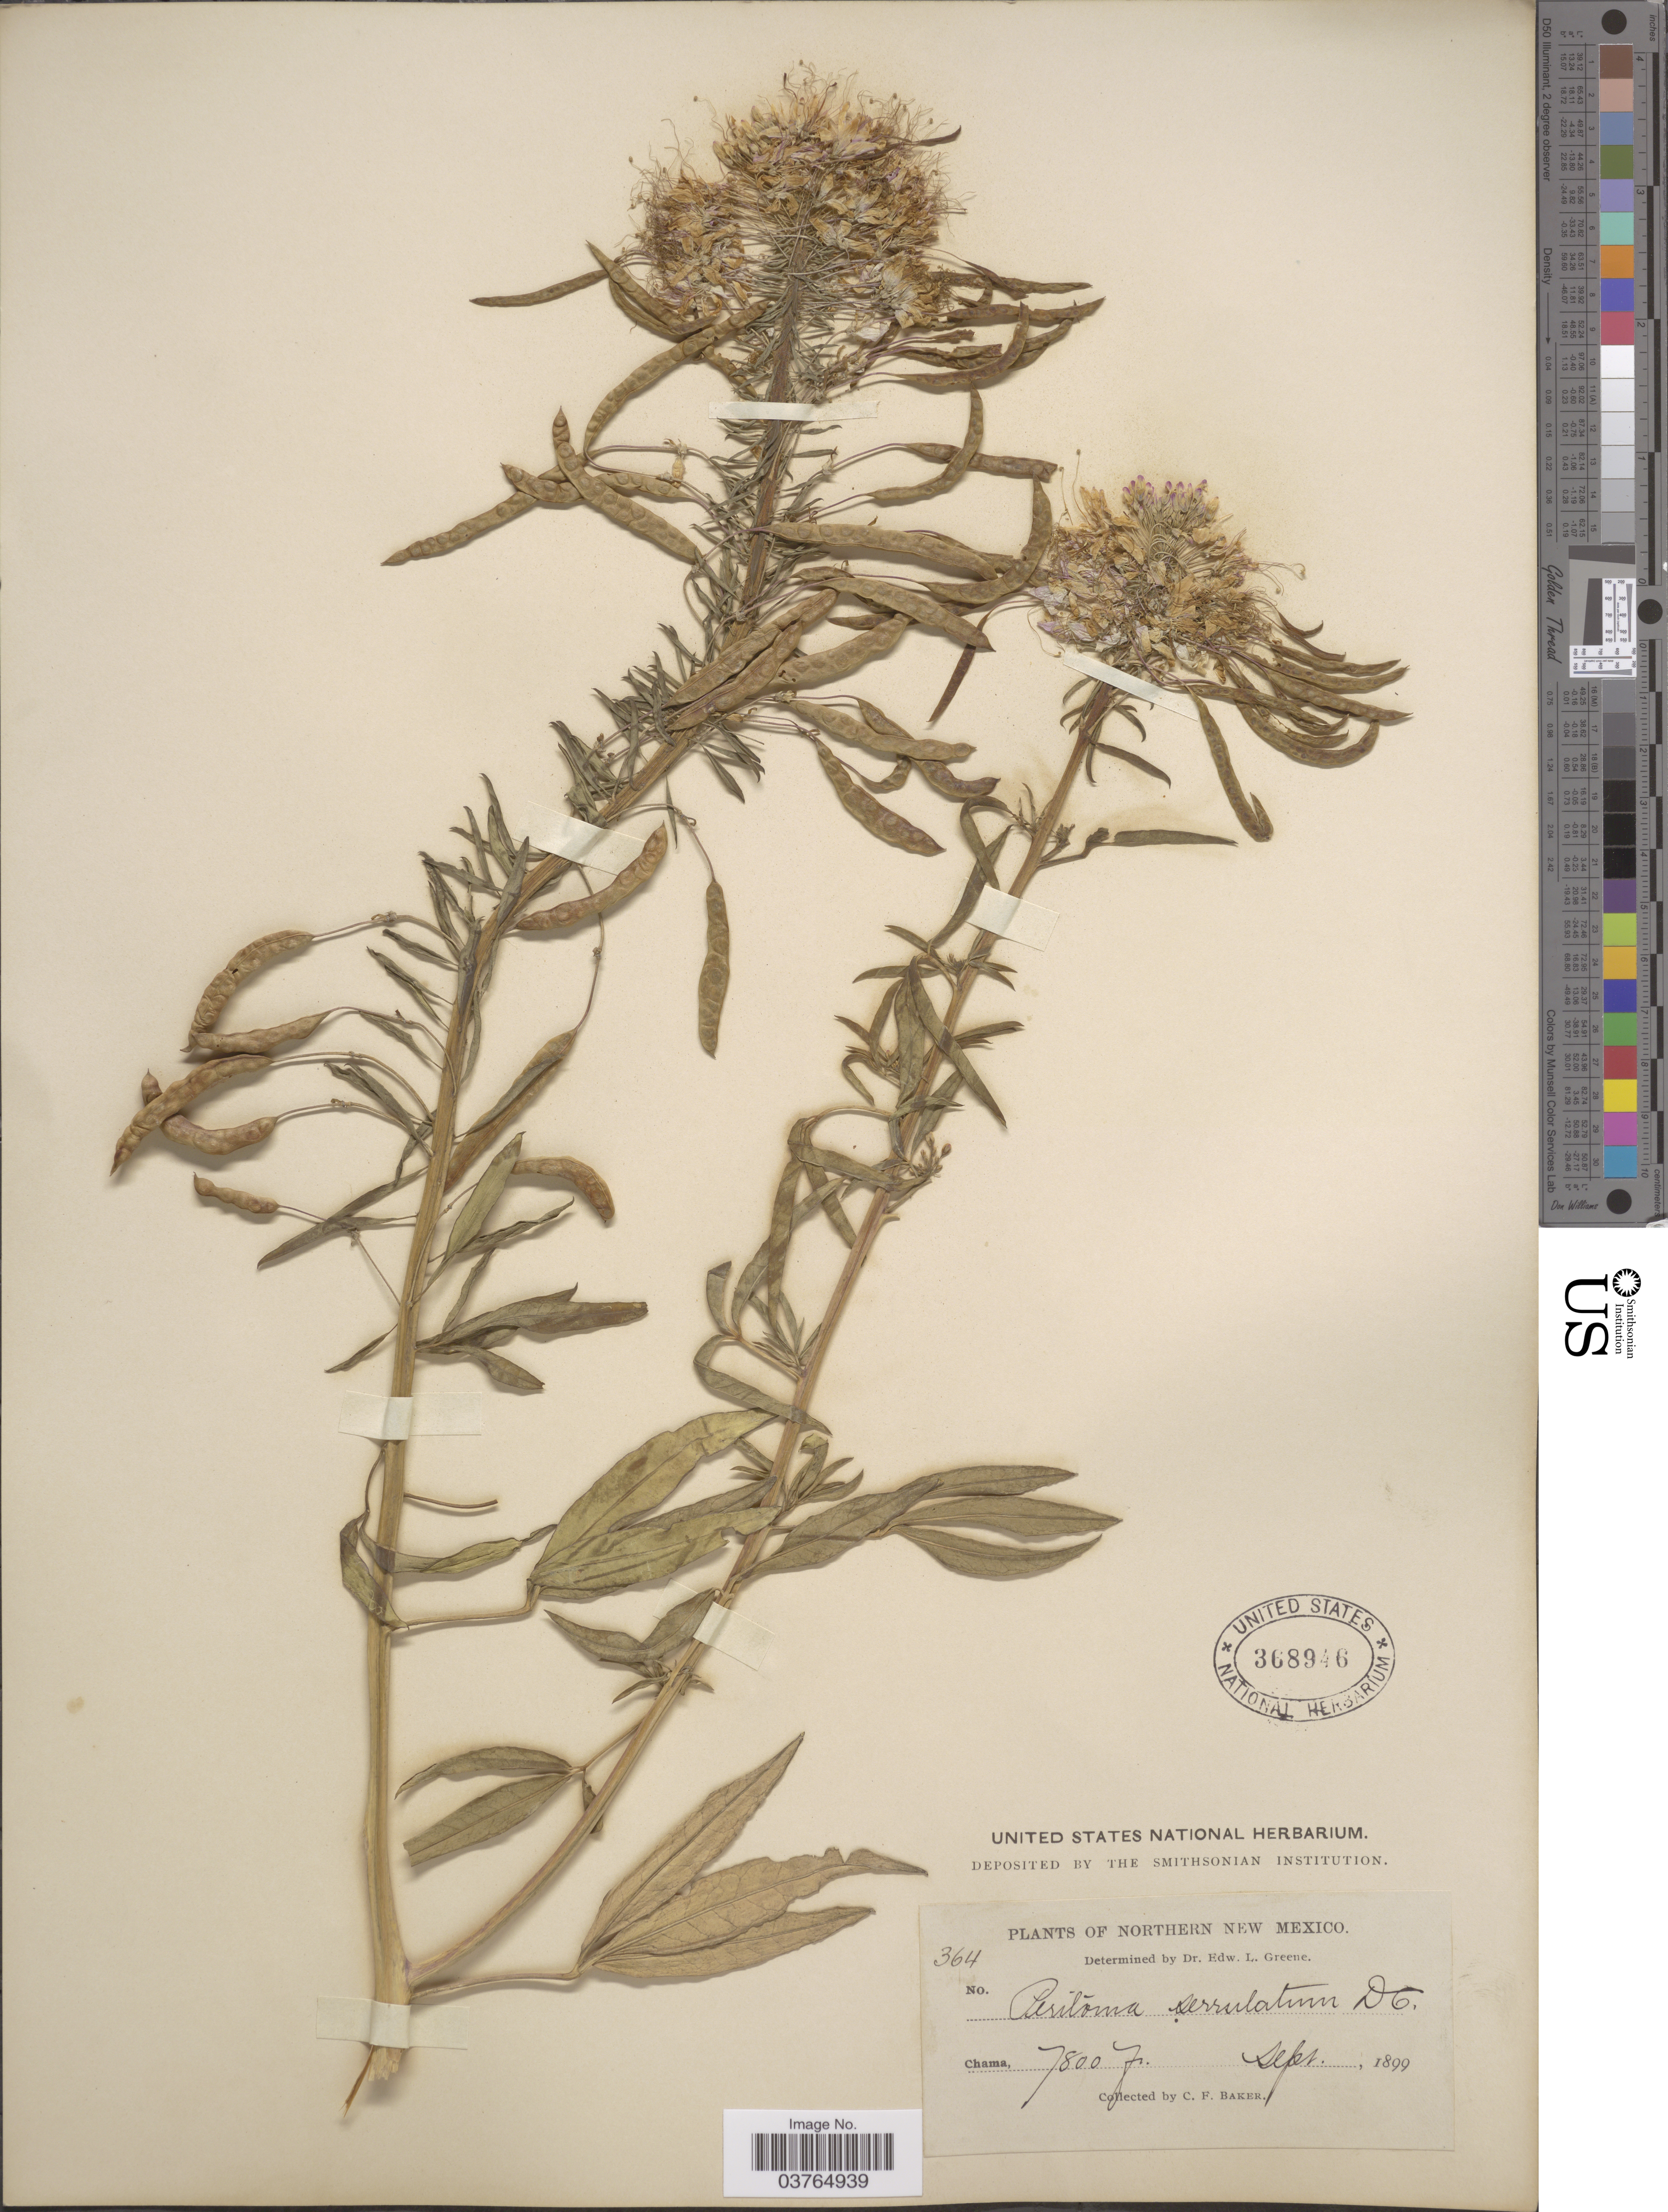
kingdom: Plantae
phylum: Tracheophyta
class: Magnoliopsida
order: Brassicales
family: Cleomaceae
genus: Cleomella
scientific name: Cleomella serrulata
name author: (Pursh) Roalson & J.C. Hall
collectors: C. F. Baker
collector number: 364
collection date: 1899-09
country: United States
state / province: New Mexico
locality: Northern New Mexico.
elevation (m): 2377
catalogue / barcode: US 368946